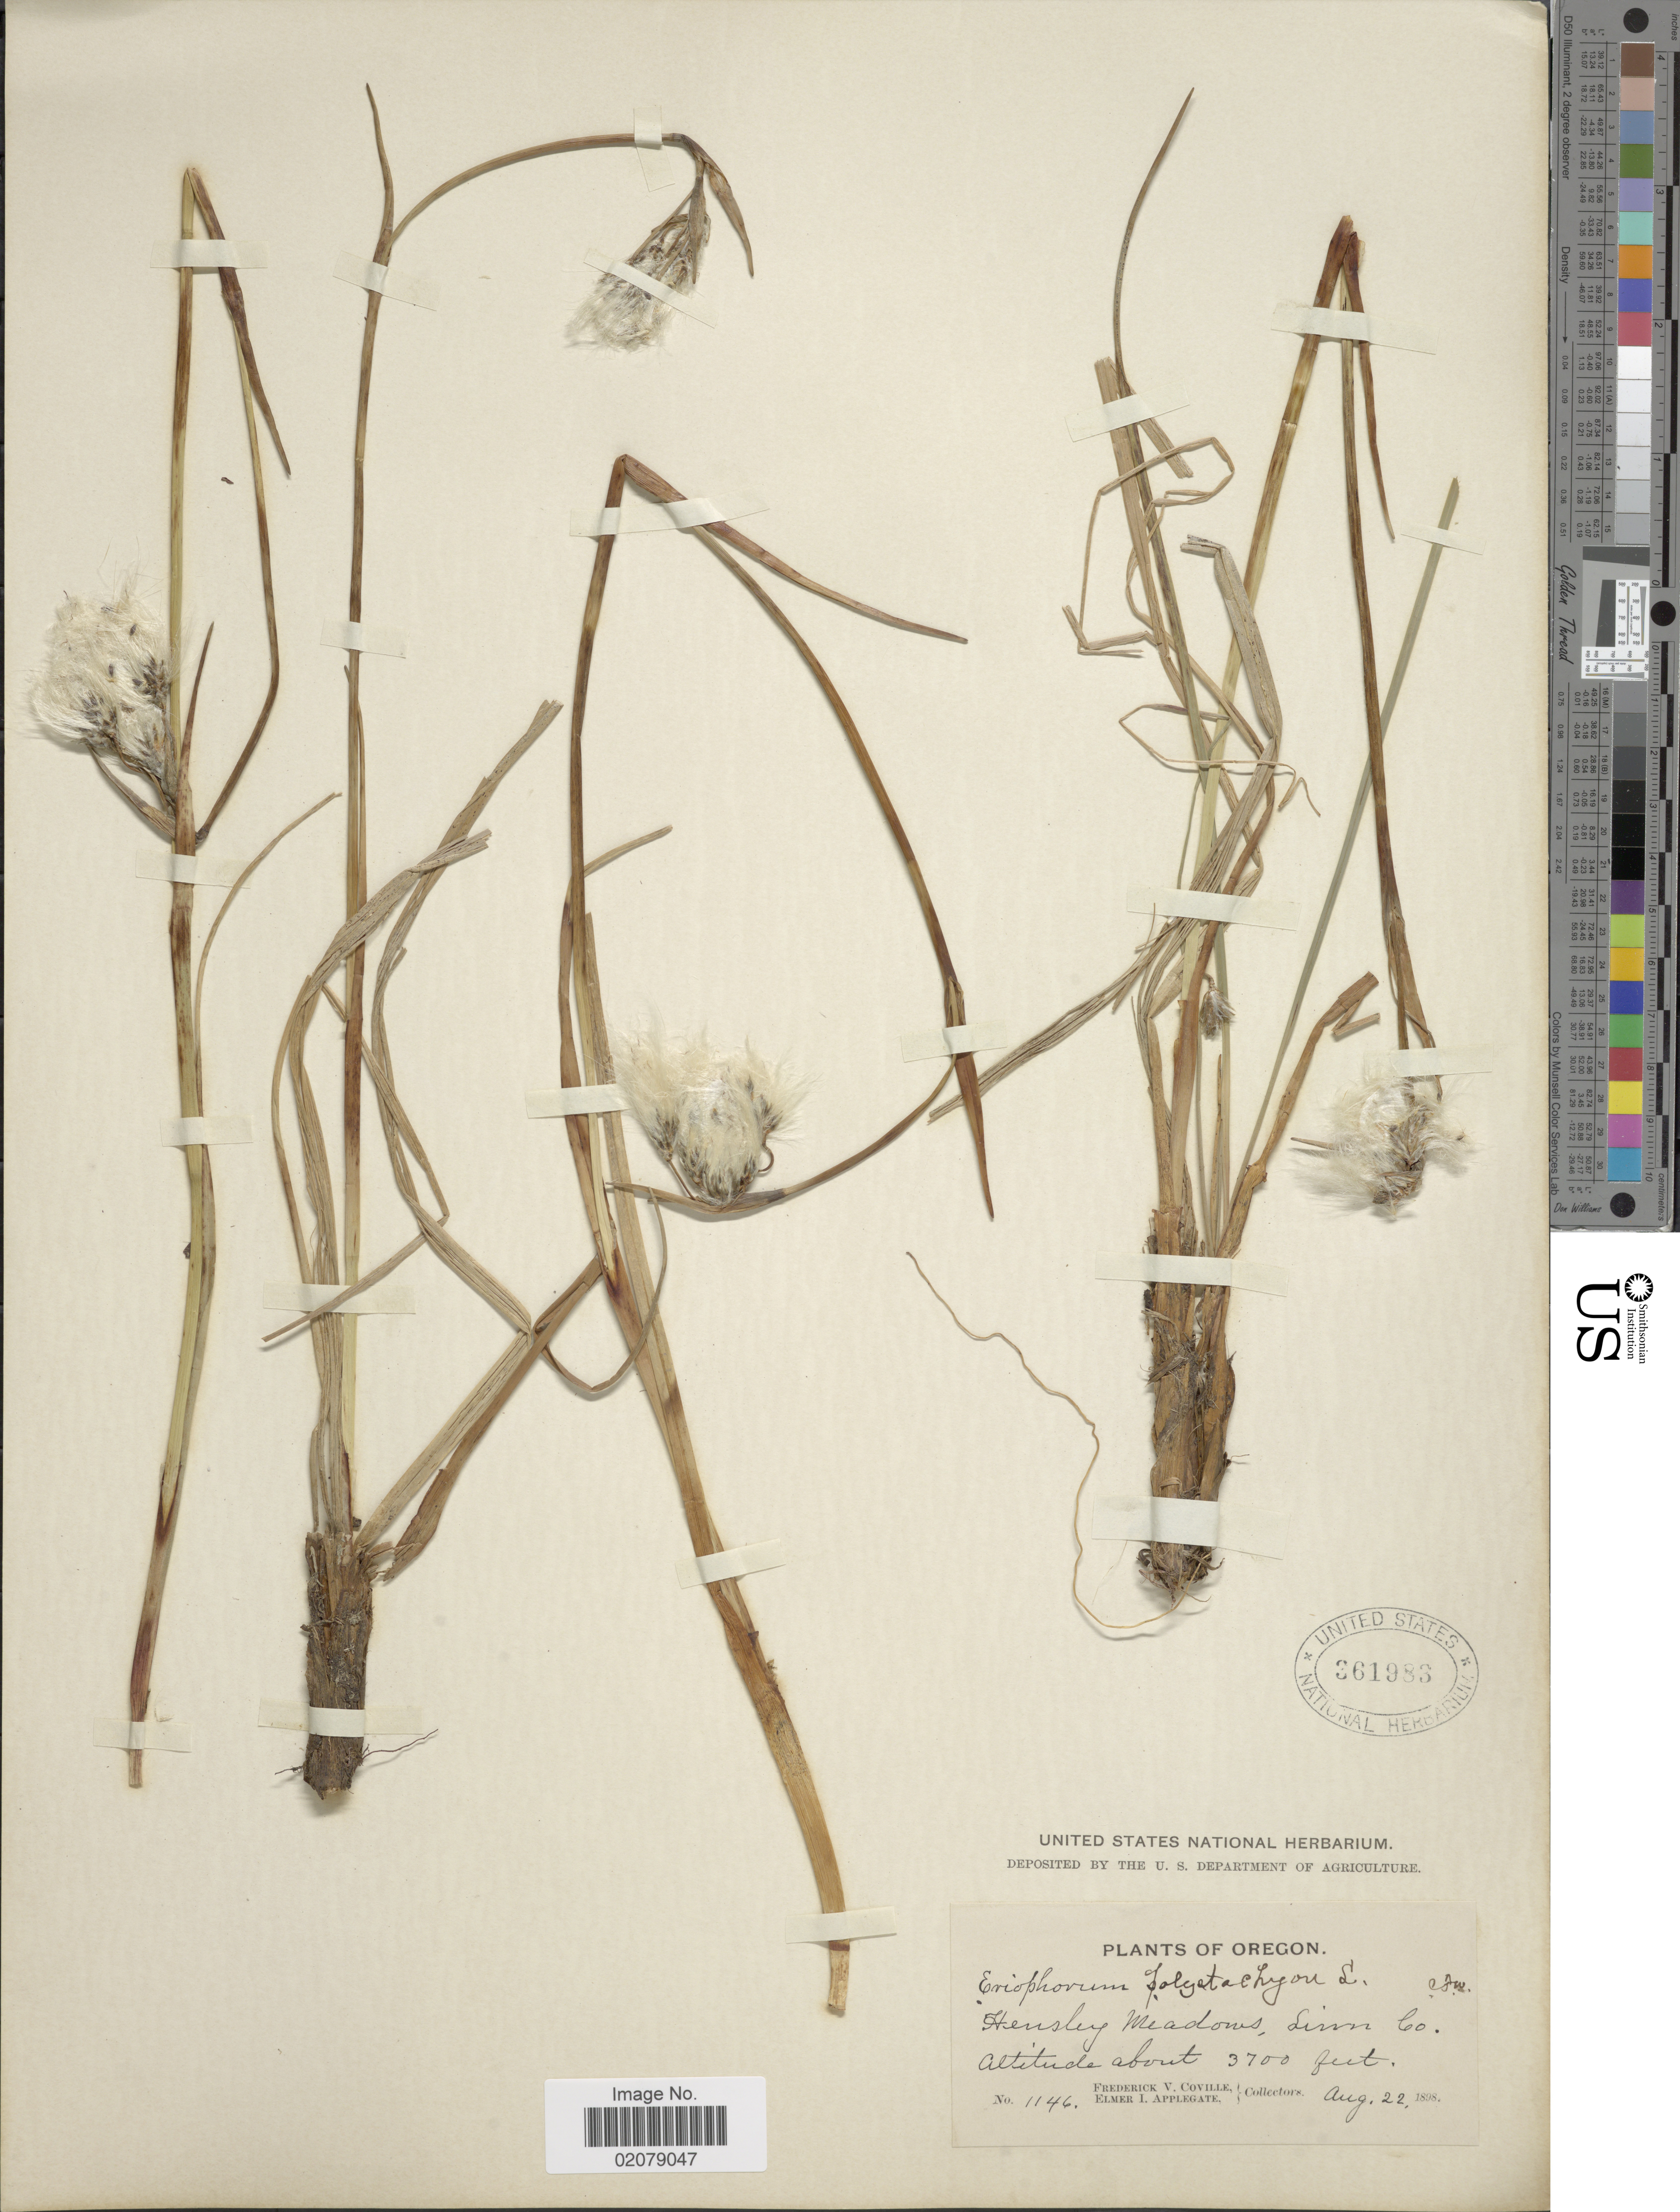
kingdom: Plantae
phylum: Tracheophyta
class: Liliopsida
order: Poales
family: Cyperaceae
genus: Eriophorum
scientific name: Eriophorum viridicarinatum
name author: (Englem.) Fernald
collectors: F. V. Coville & E. I. Applegate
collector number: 1146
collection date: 1898-08-22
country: United States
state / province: Oregon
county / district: Linn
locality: Hensley Meadows, Linn Co.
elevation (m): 1128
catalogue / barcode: US 361983